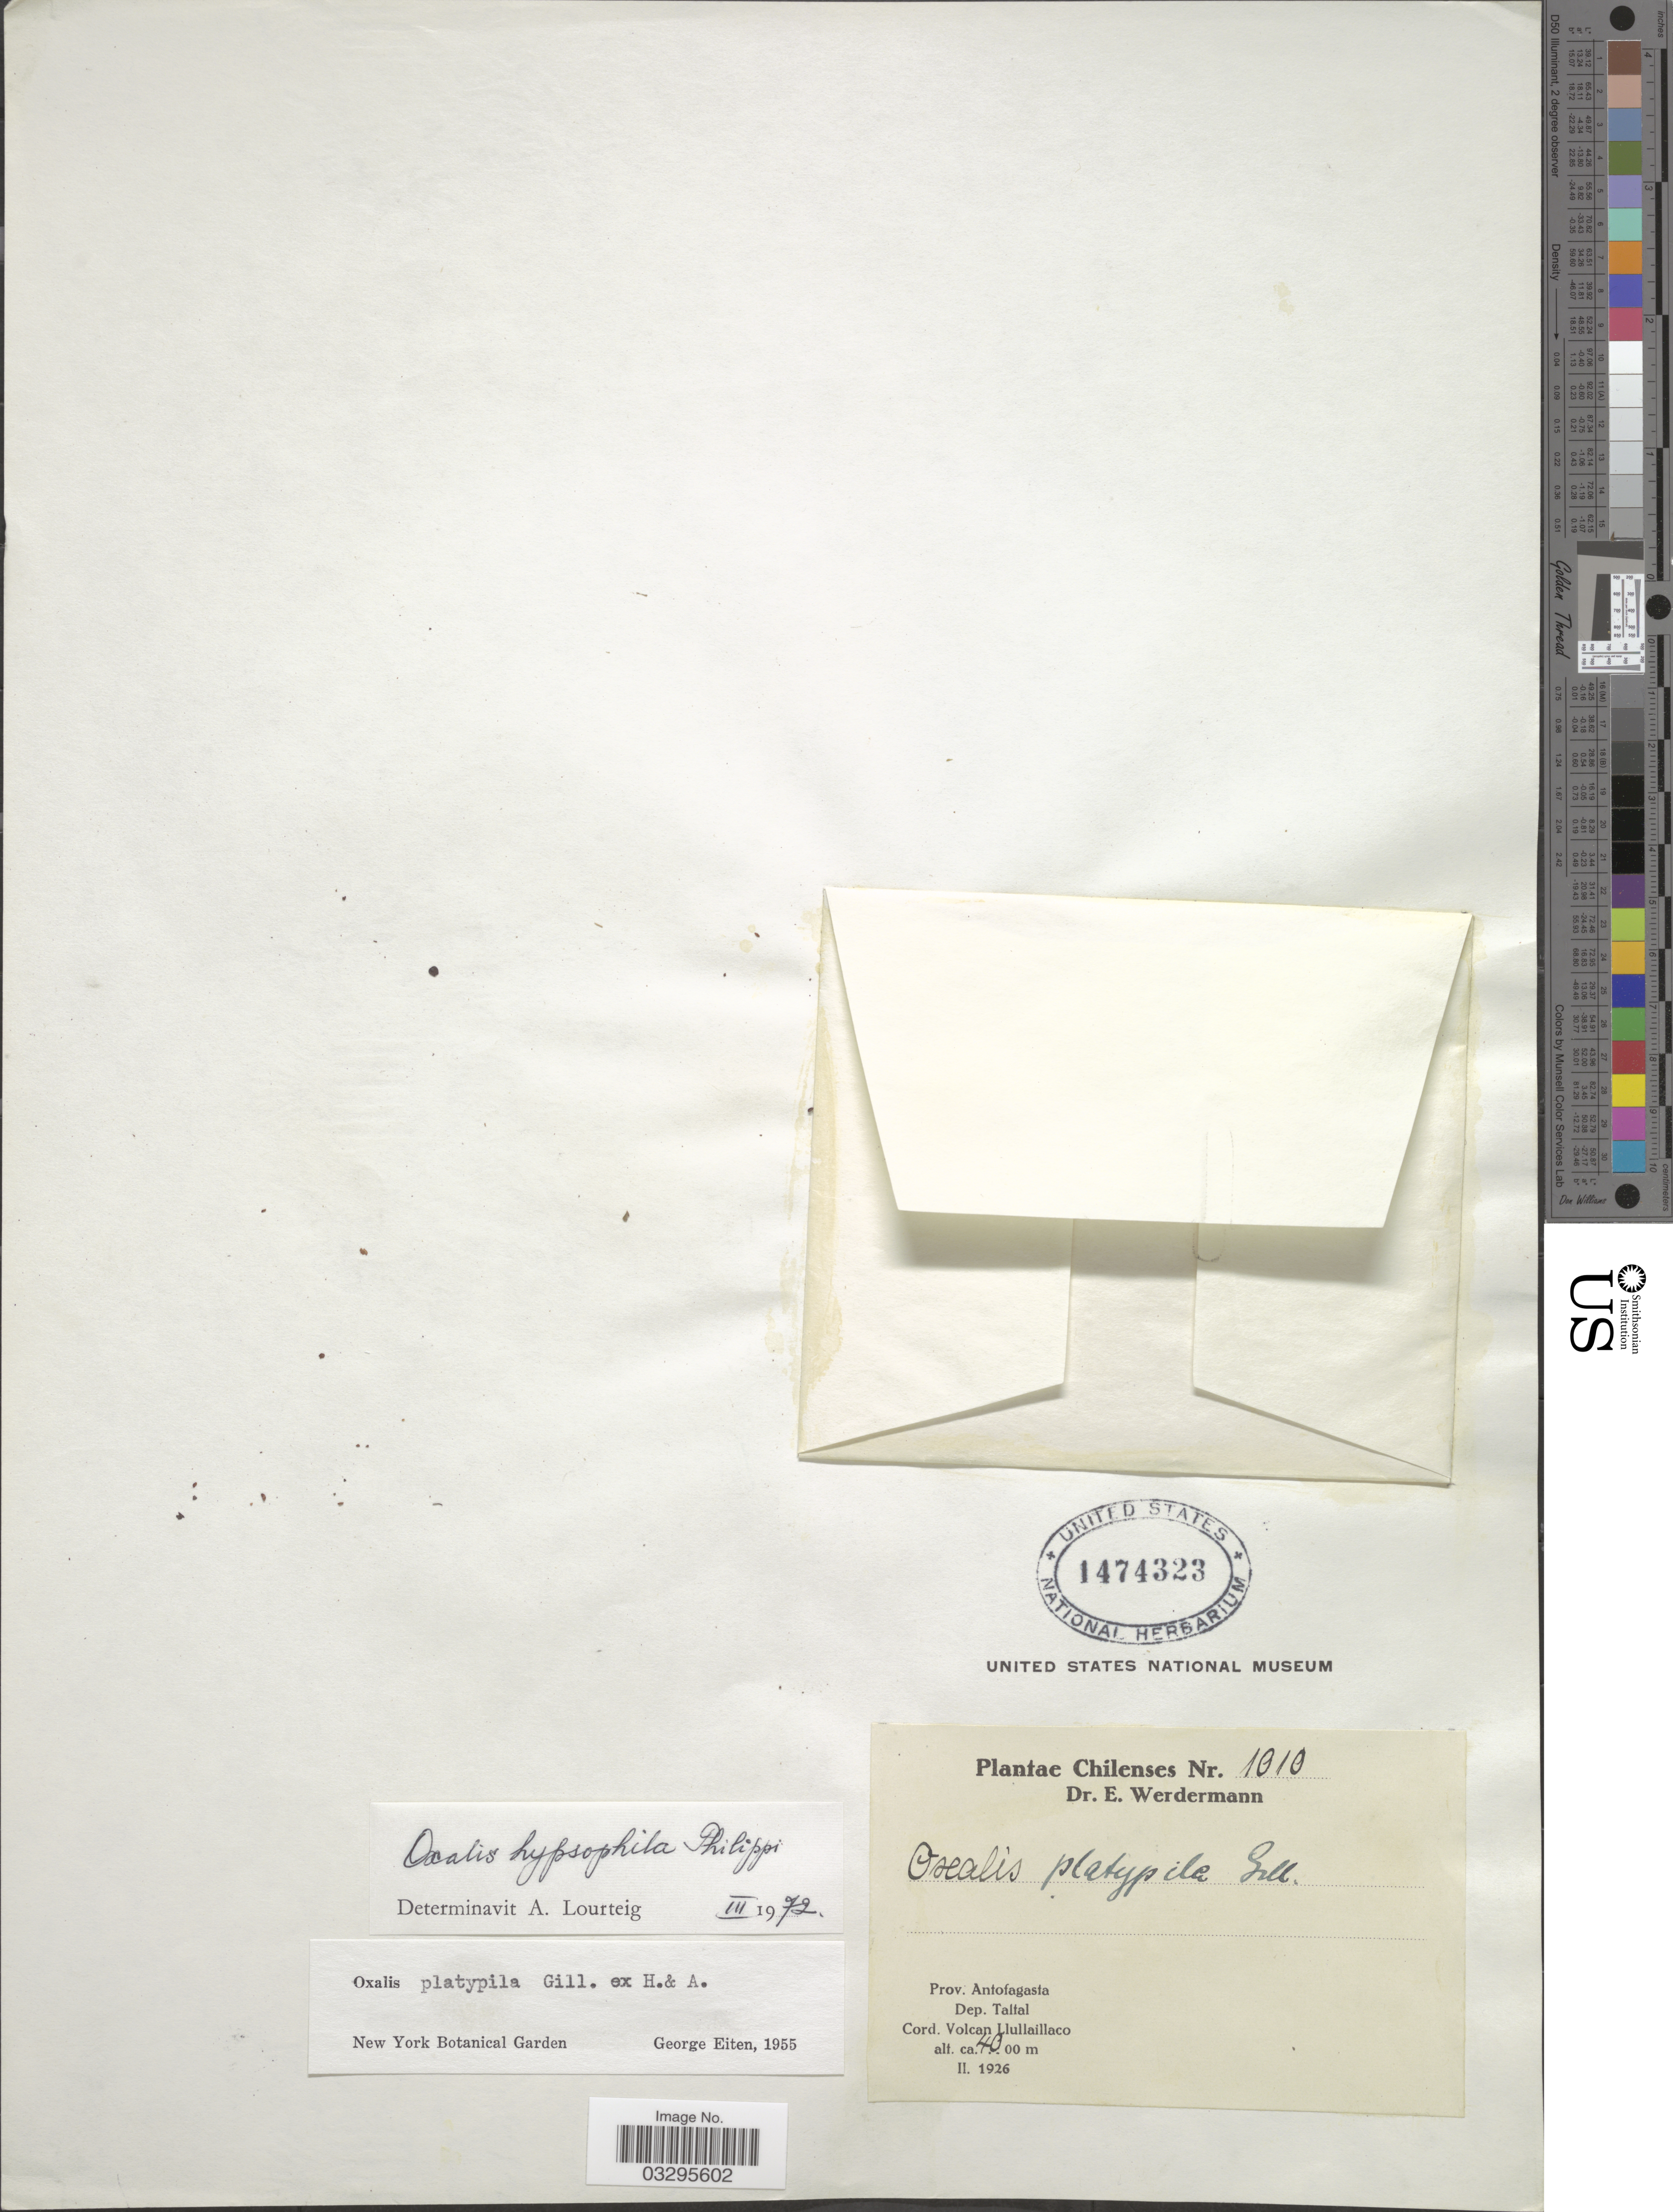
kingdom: Plantae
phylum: Tracheophyta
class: Magnoliopsida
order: Oxalidales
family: Oxalidaceae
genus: Oxalis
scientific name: Oxalis hypsophila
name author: Phil.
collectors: E. Werdermann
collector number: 1010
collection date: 1926-02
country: Chile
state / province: Antofagasta (II)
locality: Dep. Taltal, Cord. Volcan Llullaillaco.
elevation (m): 4000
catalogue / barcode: US 1474323